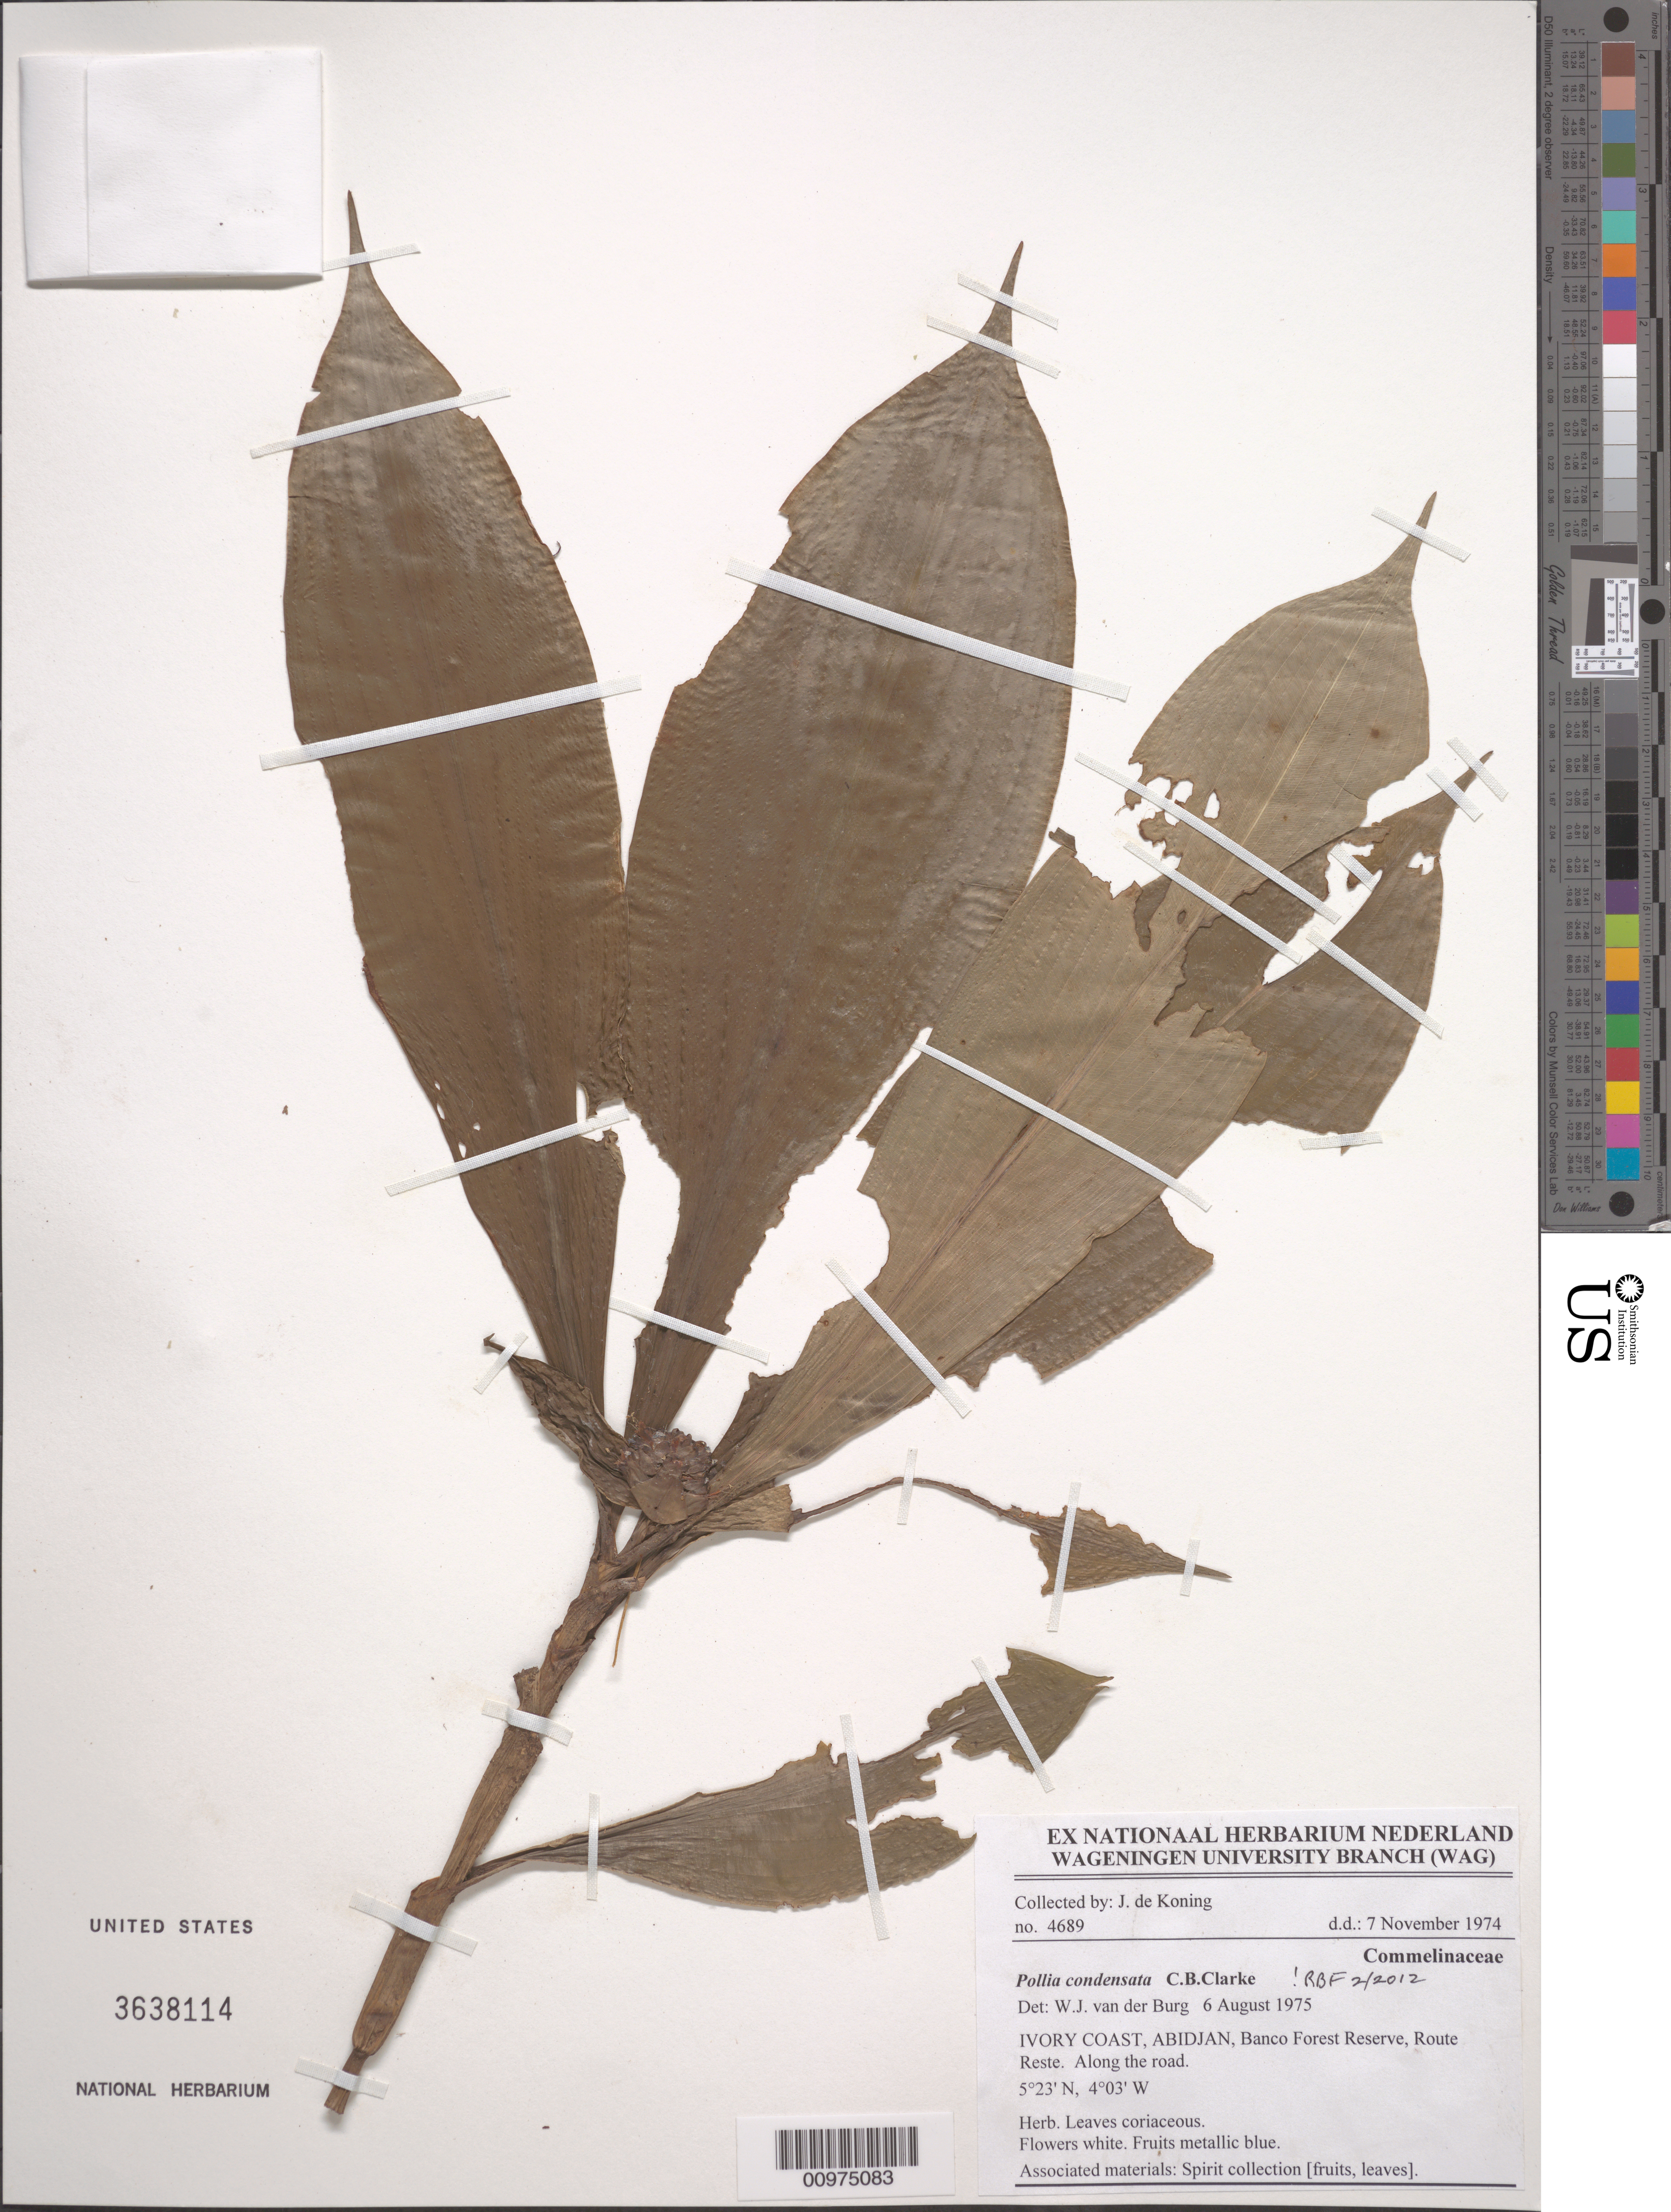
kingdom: Plantae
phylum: Tracheophyta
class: Liliopsida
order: Commelinales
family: Commelinaceae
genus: Pollia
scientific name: Pollia condensata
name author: C.B. Clarke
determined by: Faden, Robert B., (US), Smithsonian Institution - National Museum of Natural History (UNITED STATES)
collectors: J. de Koning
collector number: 4689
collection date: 1974-11-07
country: Ivory Coast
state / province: Abidjan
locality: Banco Forest Reserve, Route Reste.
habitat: Along the road.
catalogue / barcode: US 3638114